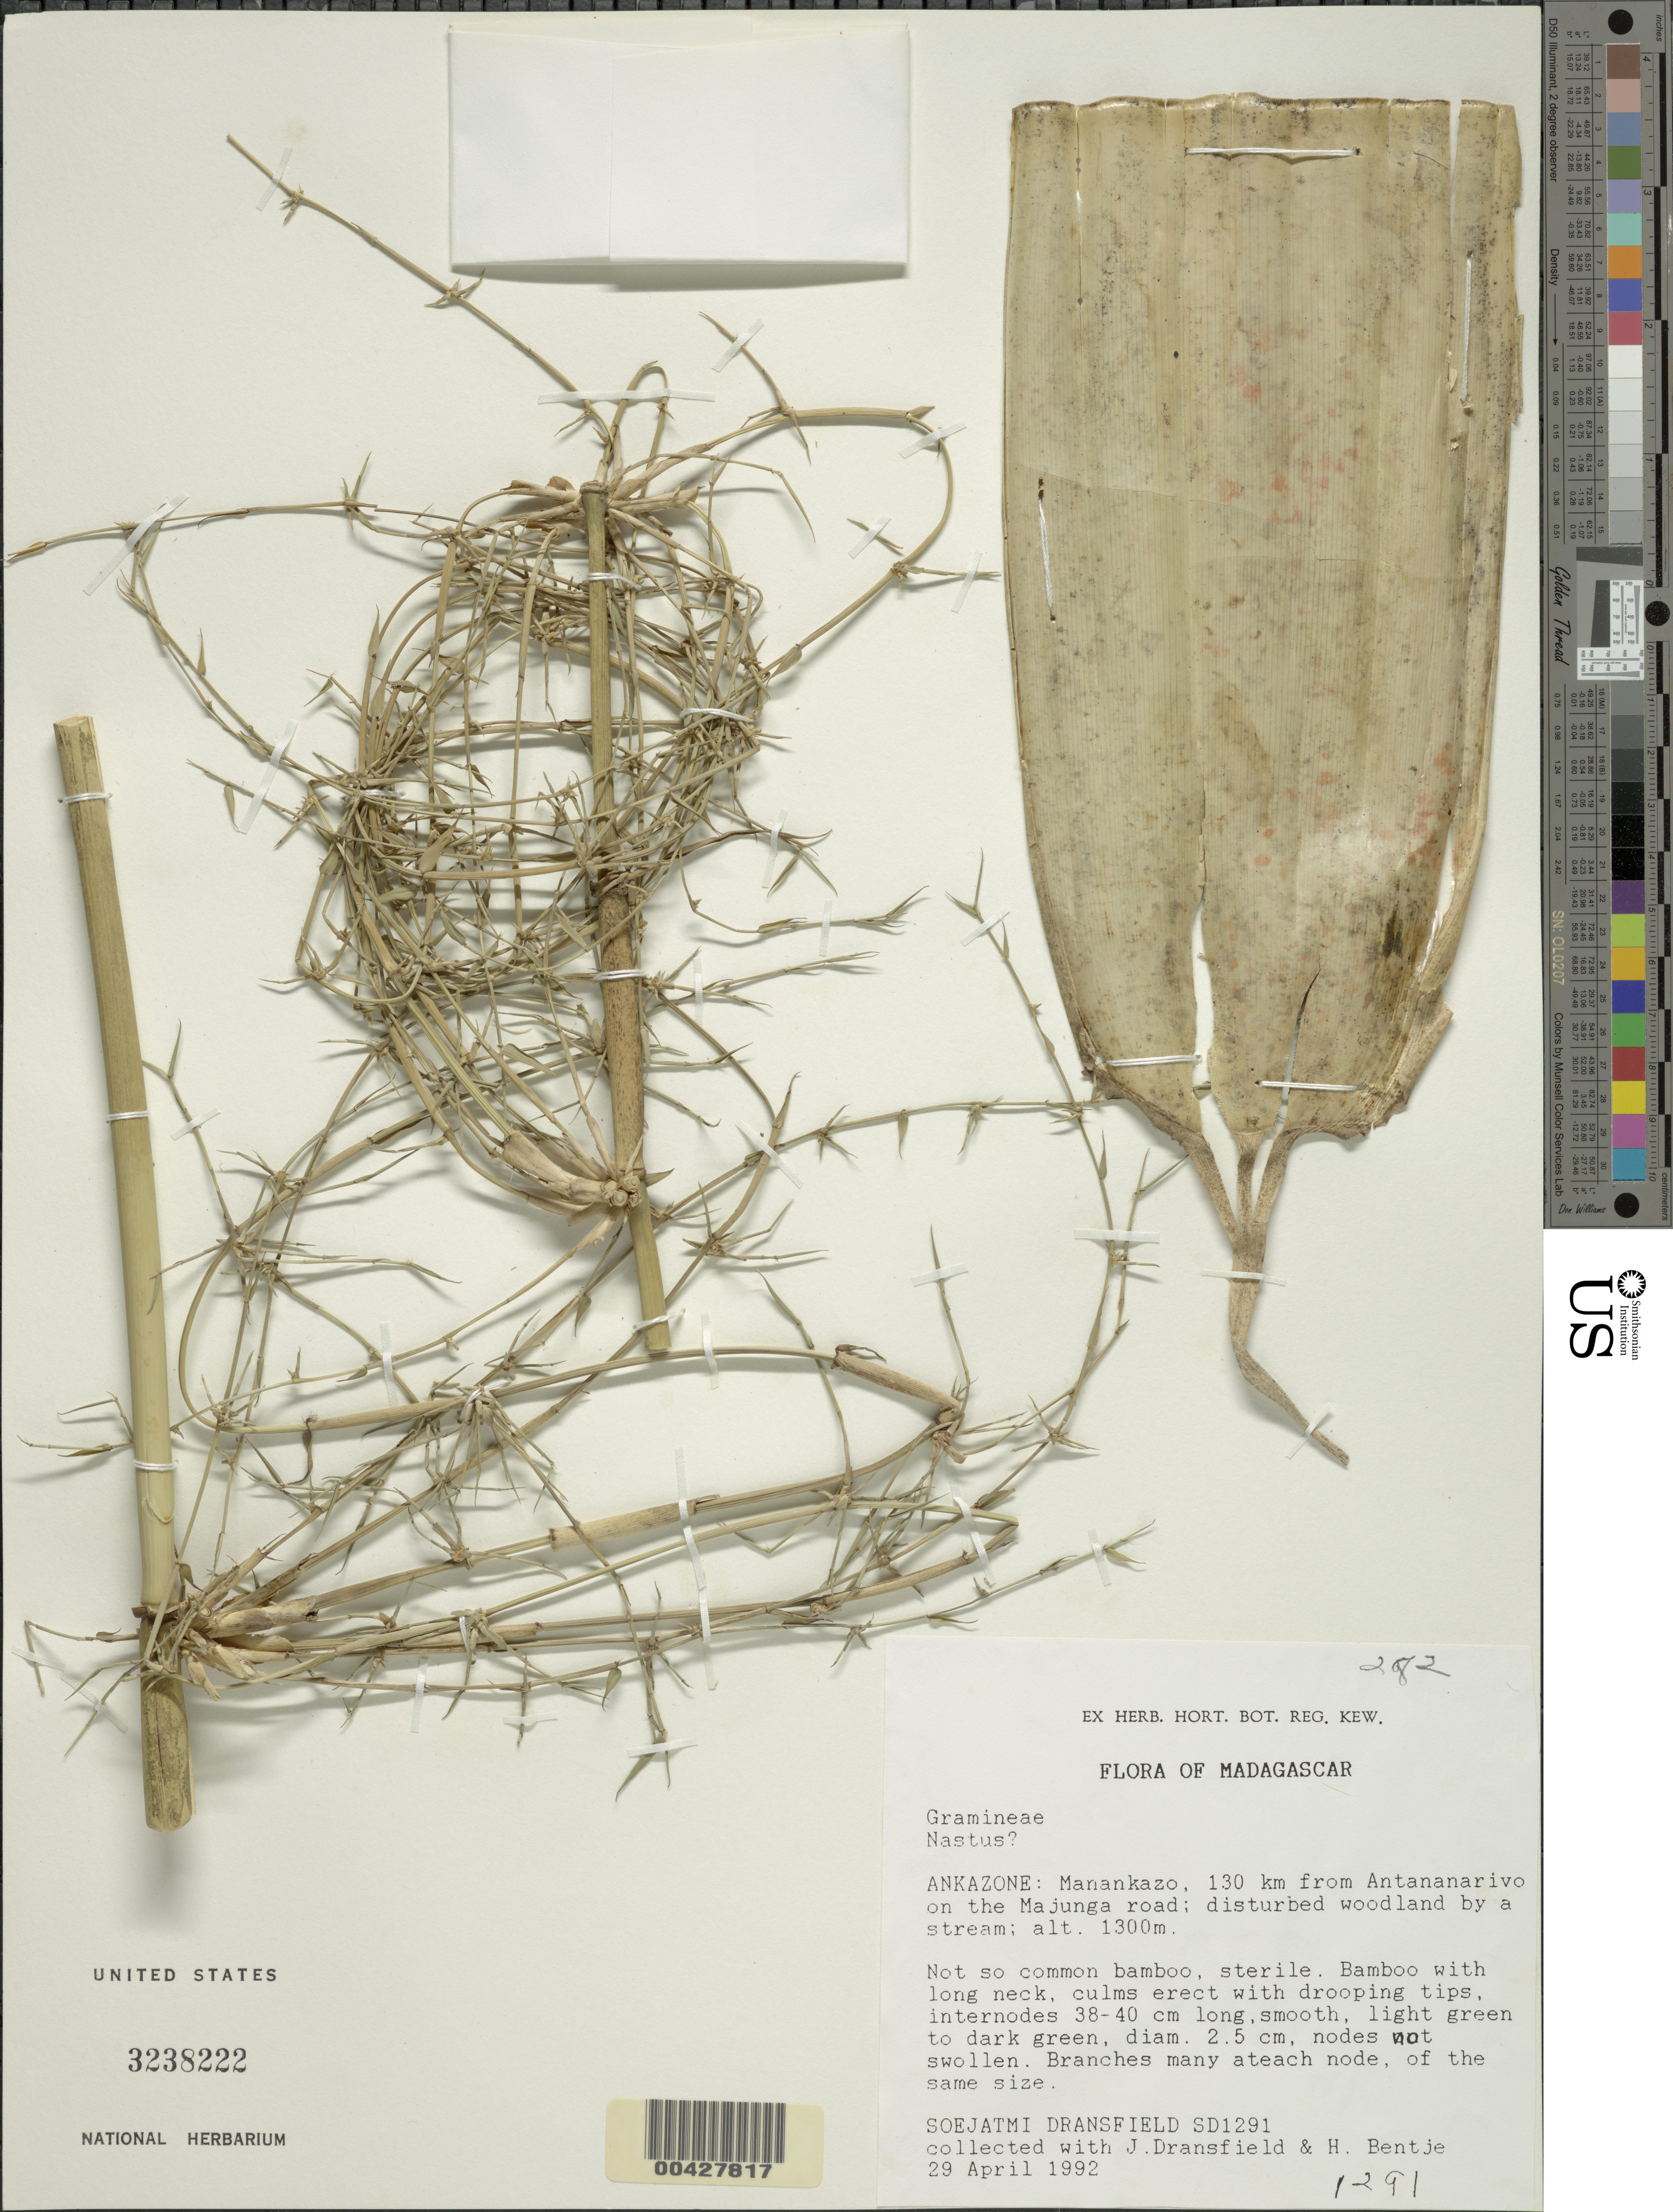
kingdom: Plantae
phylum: Tracheophyta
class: Liliopsida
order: Poales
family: Poaceae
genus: Nastus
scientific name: Nastus sp.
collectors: S. Dransfield, J. Dransfield & H. J. Beentje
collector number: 1291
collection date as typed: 29 Apr 1992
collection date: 1992-04-29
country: Madagascar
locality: Ankazone, from antananarivo to majunga road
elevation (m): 1300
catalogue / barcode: US 3238222